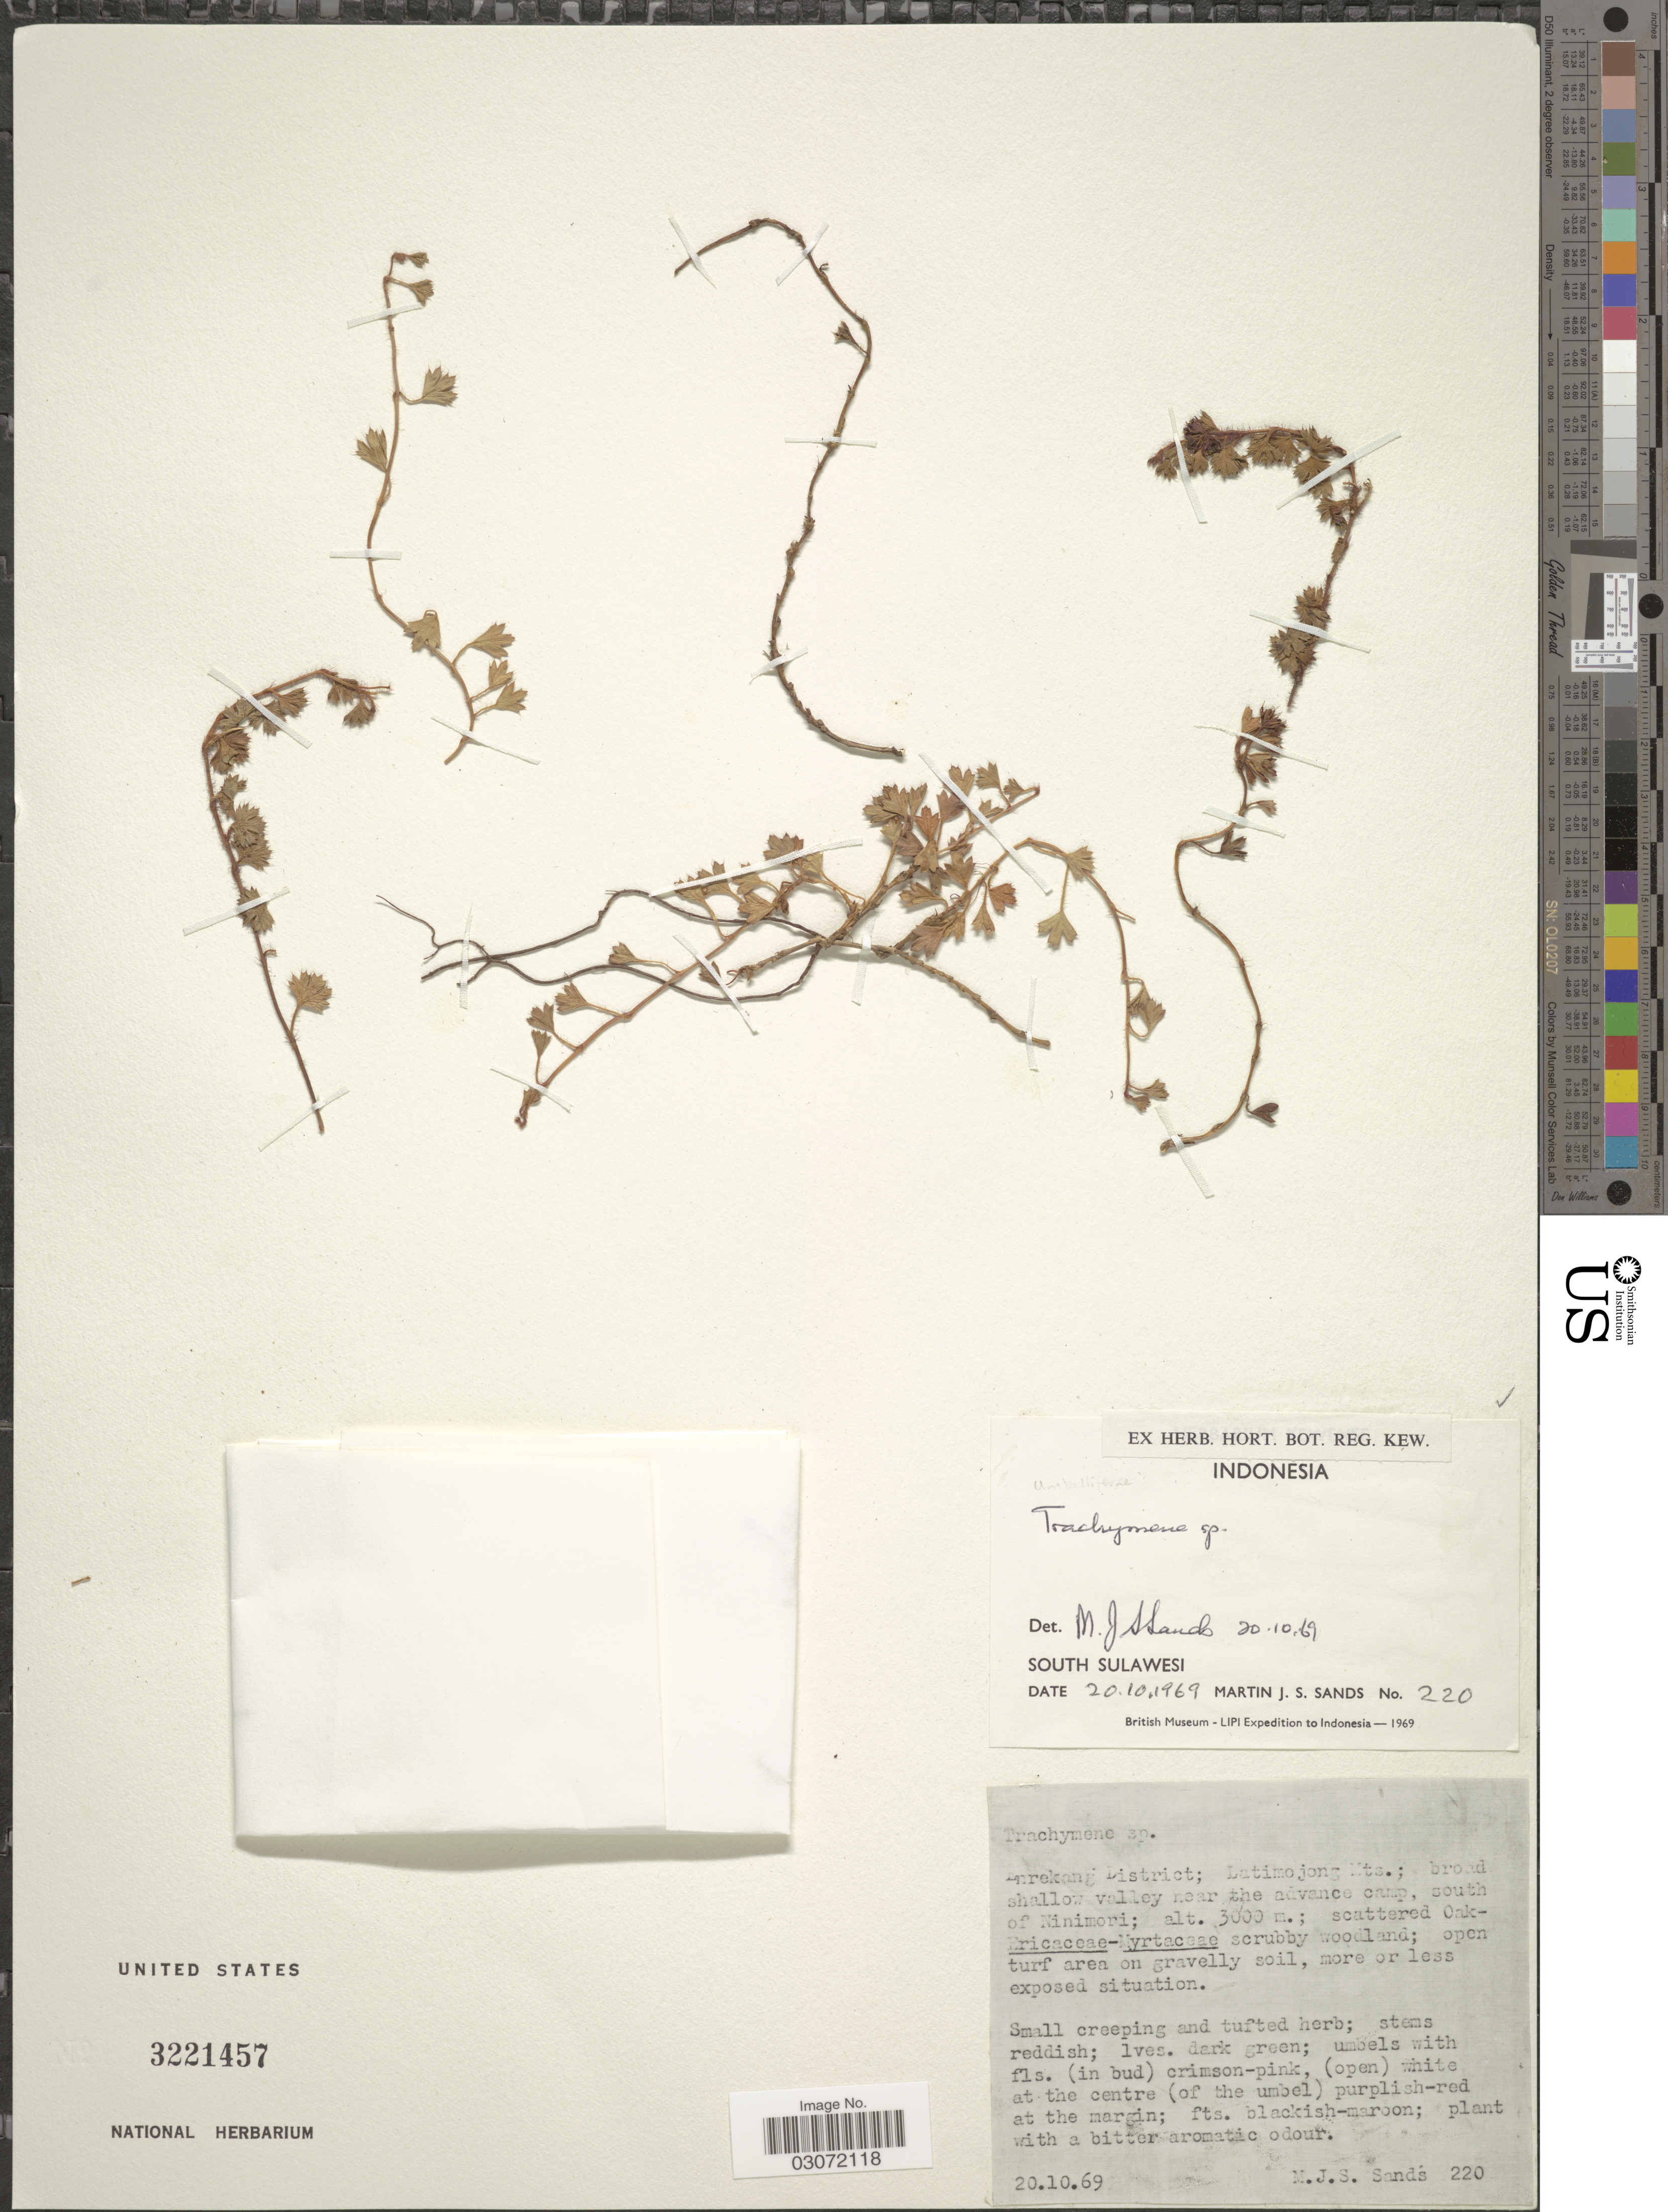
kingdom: Plantae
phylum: Tracheophyta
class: Magnoliopsida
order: Apiales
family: Araliaceae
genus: Trachymene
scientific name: Trachymene saniculaefolia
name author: Stapf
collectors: M. Sands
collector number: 220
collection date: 1969-10-20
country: Indonesia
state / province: Sulawesi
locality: South Sulawesi. Enrekang District; Latimojong Mts.; broad shallow valley near the advance camp, south of Ninimori.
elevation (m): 3000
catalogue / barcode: US 3221457